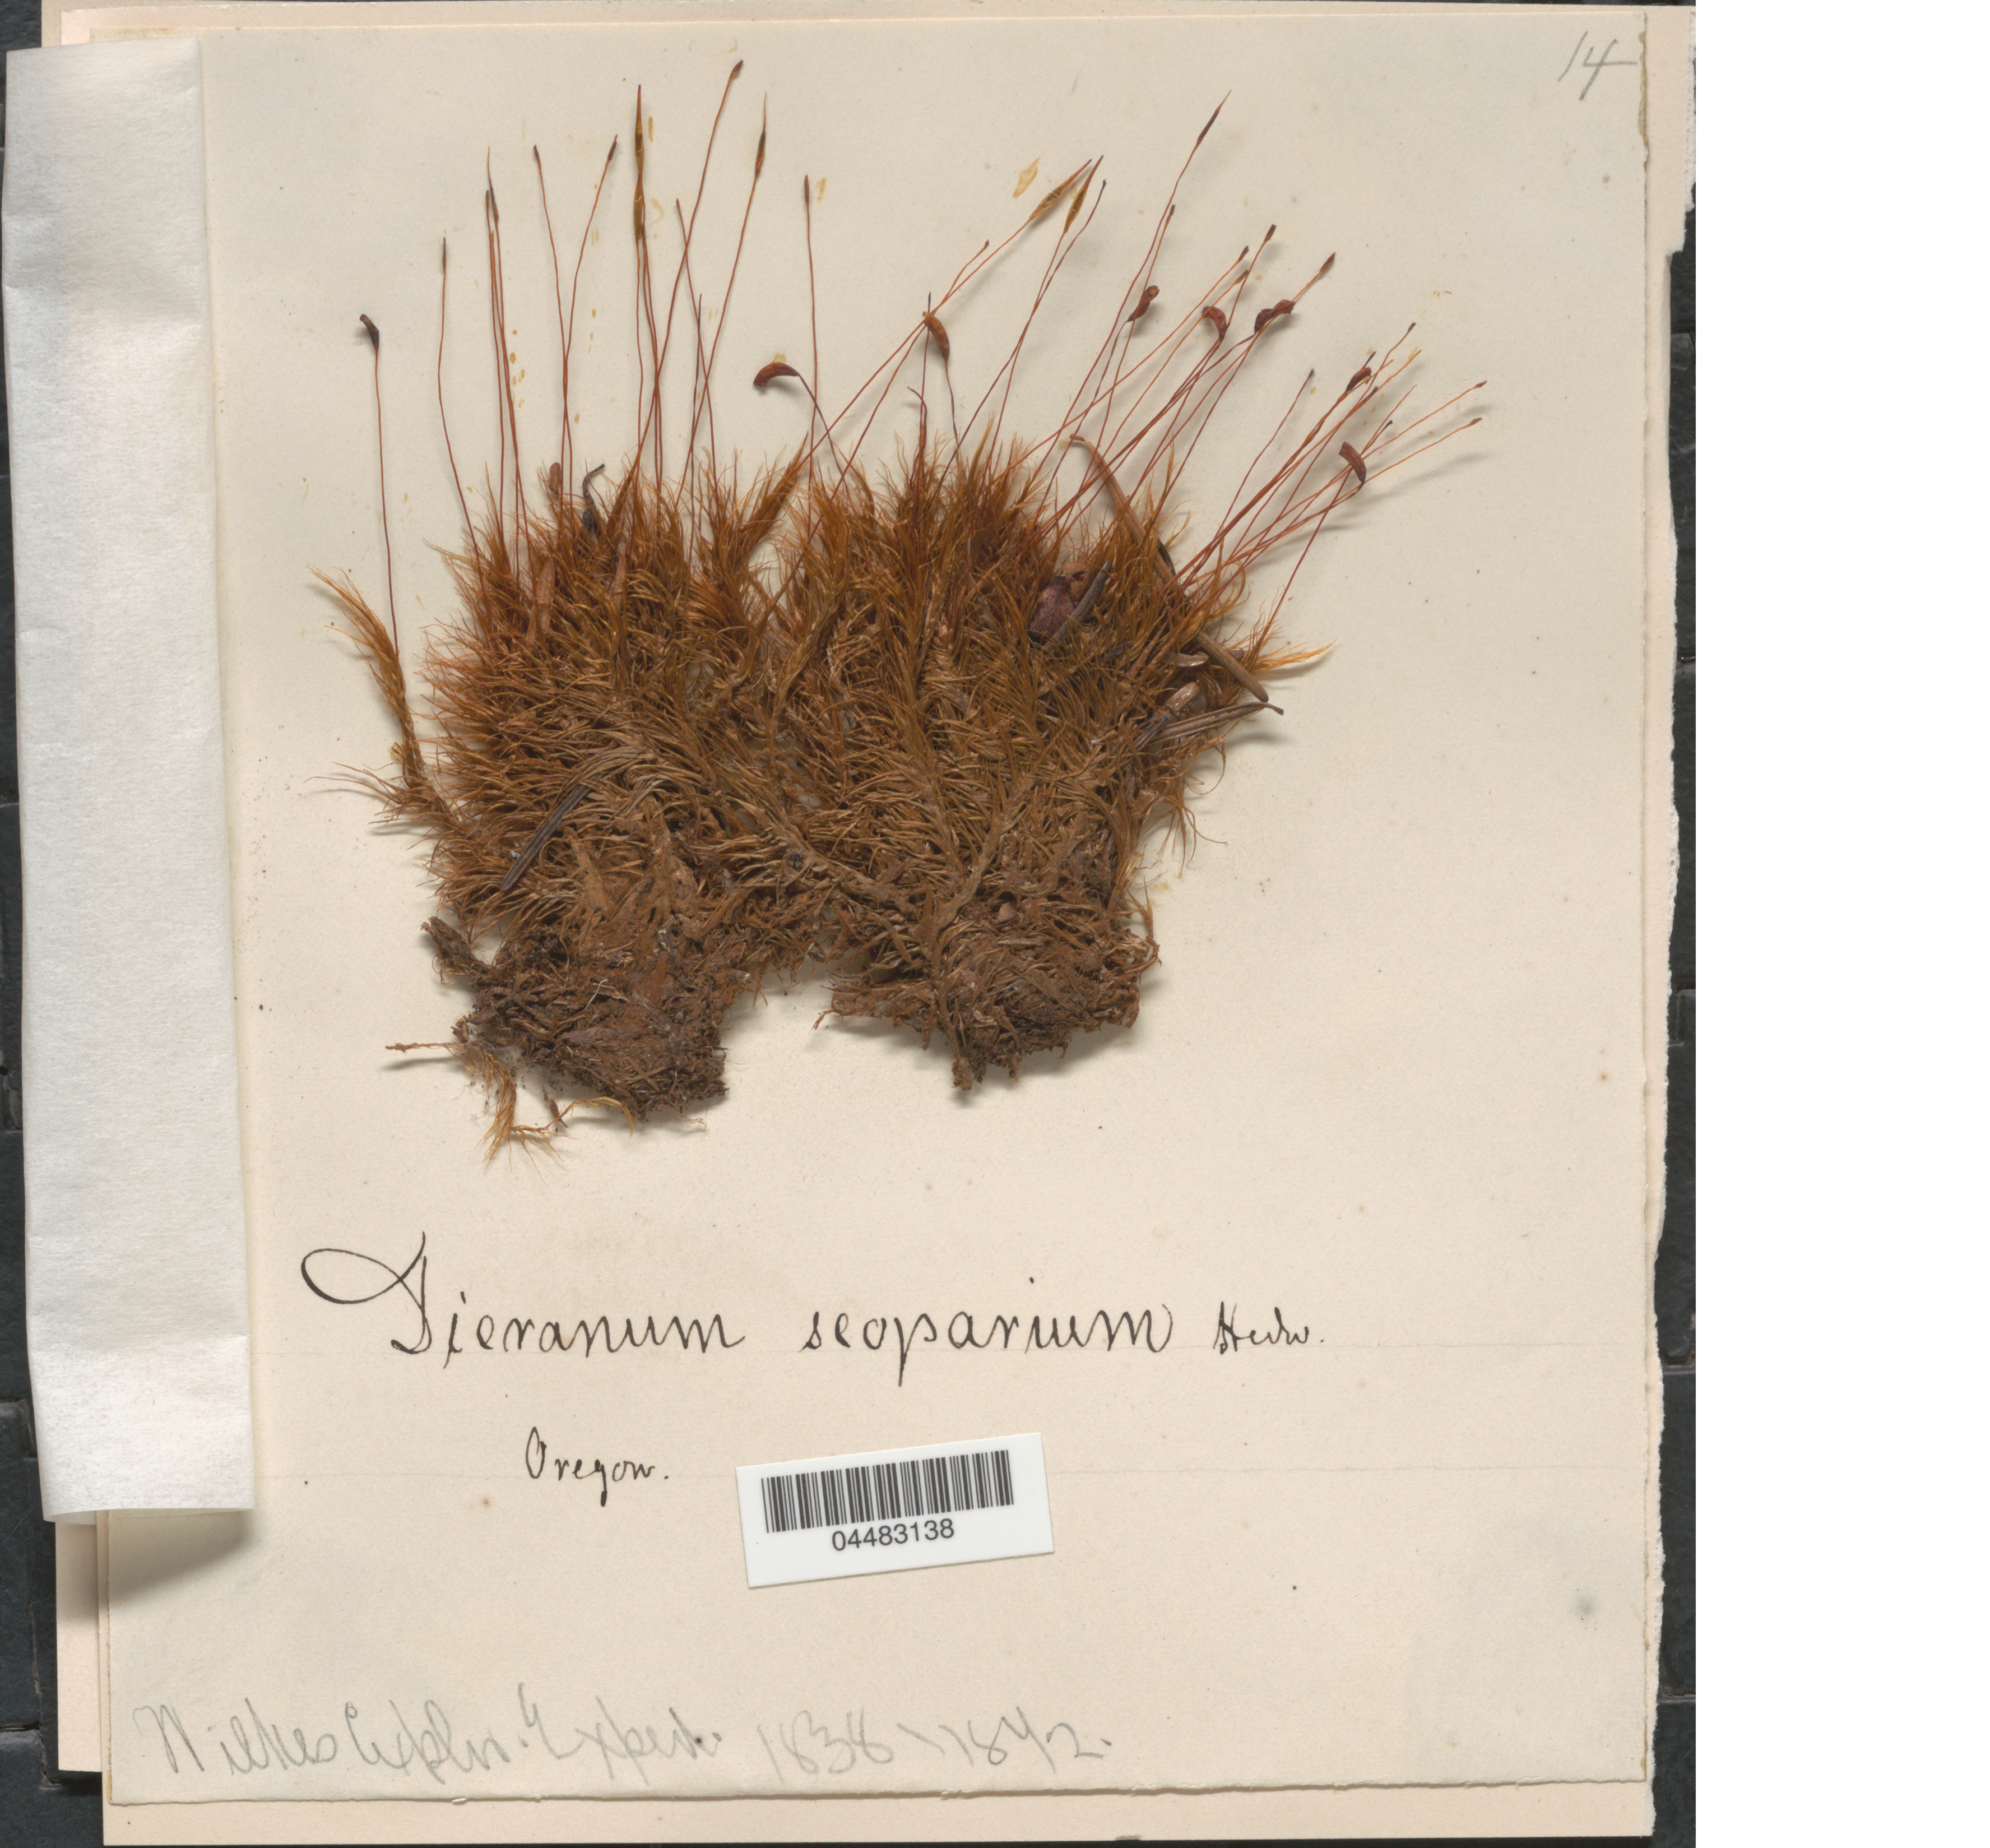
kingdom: Plantae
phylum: Bryophyta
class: Bryopsida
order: Dicranales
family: Dicranaceae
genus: Dicranum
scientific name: Dicranum scoparium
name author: Hedw.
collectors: Wilkes Explor. Exped.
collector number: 14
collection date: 1838/1842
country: United States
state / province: Oregon